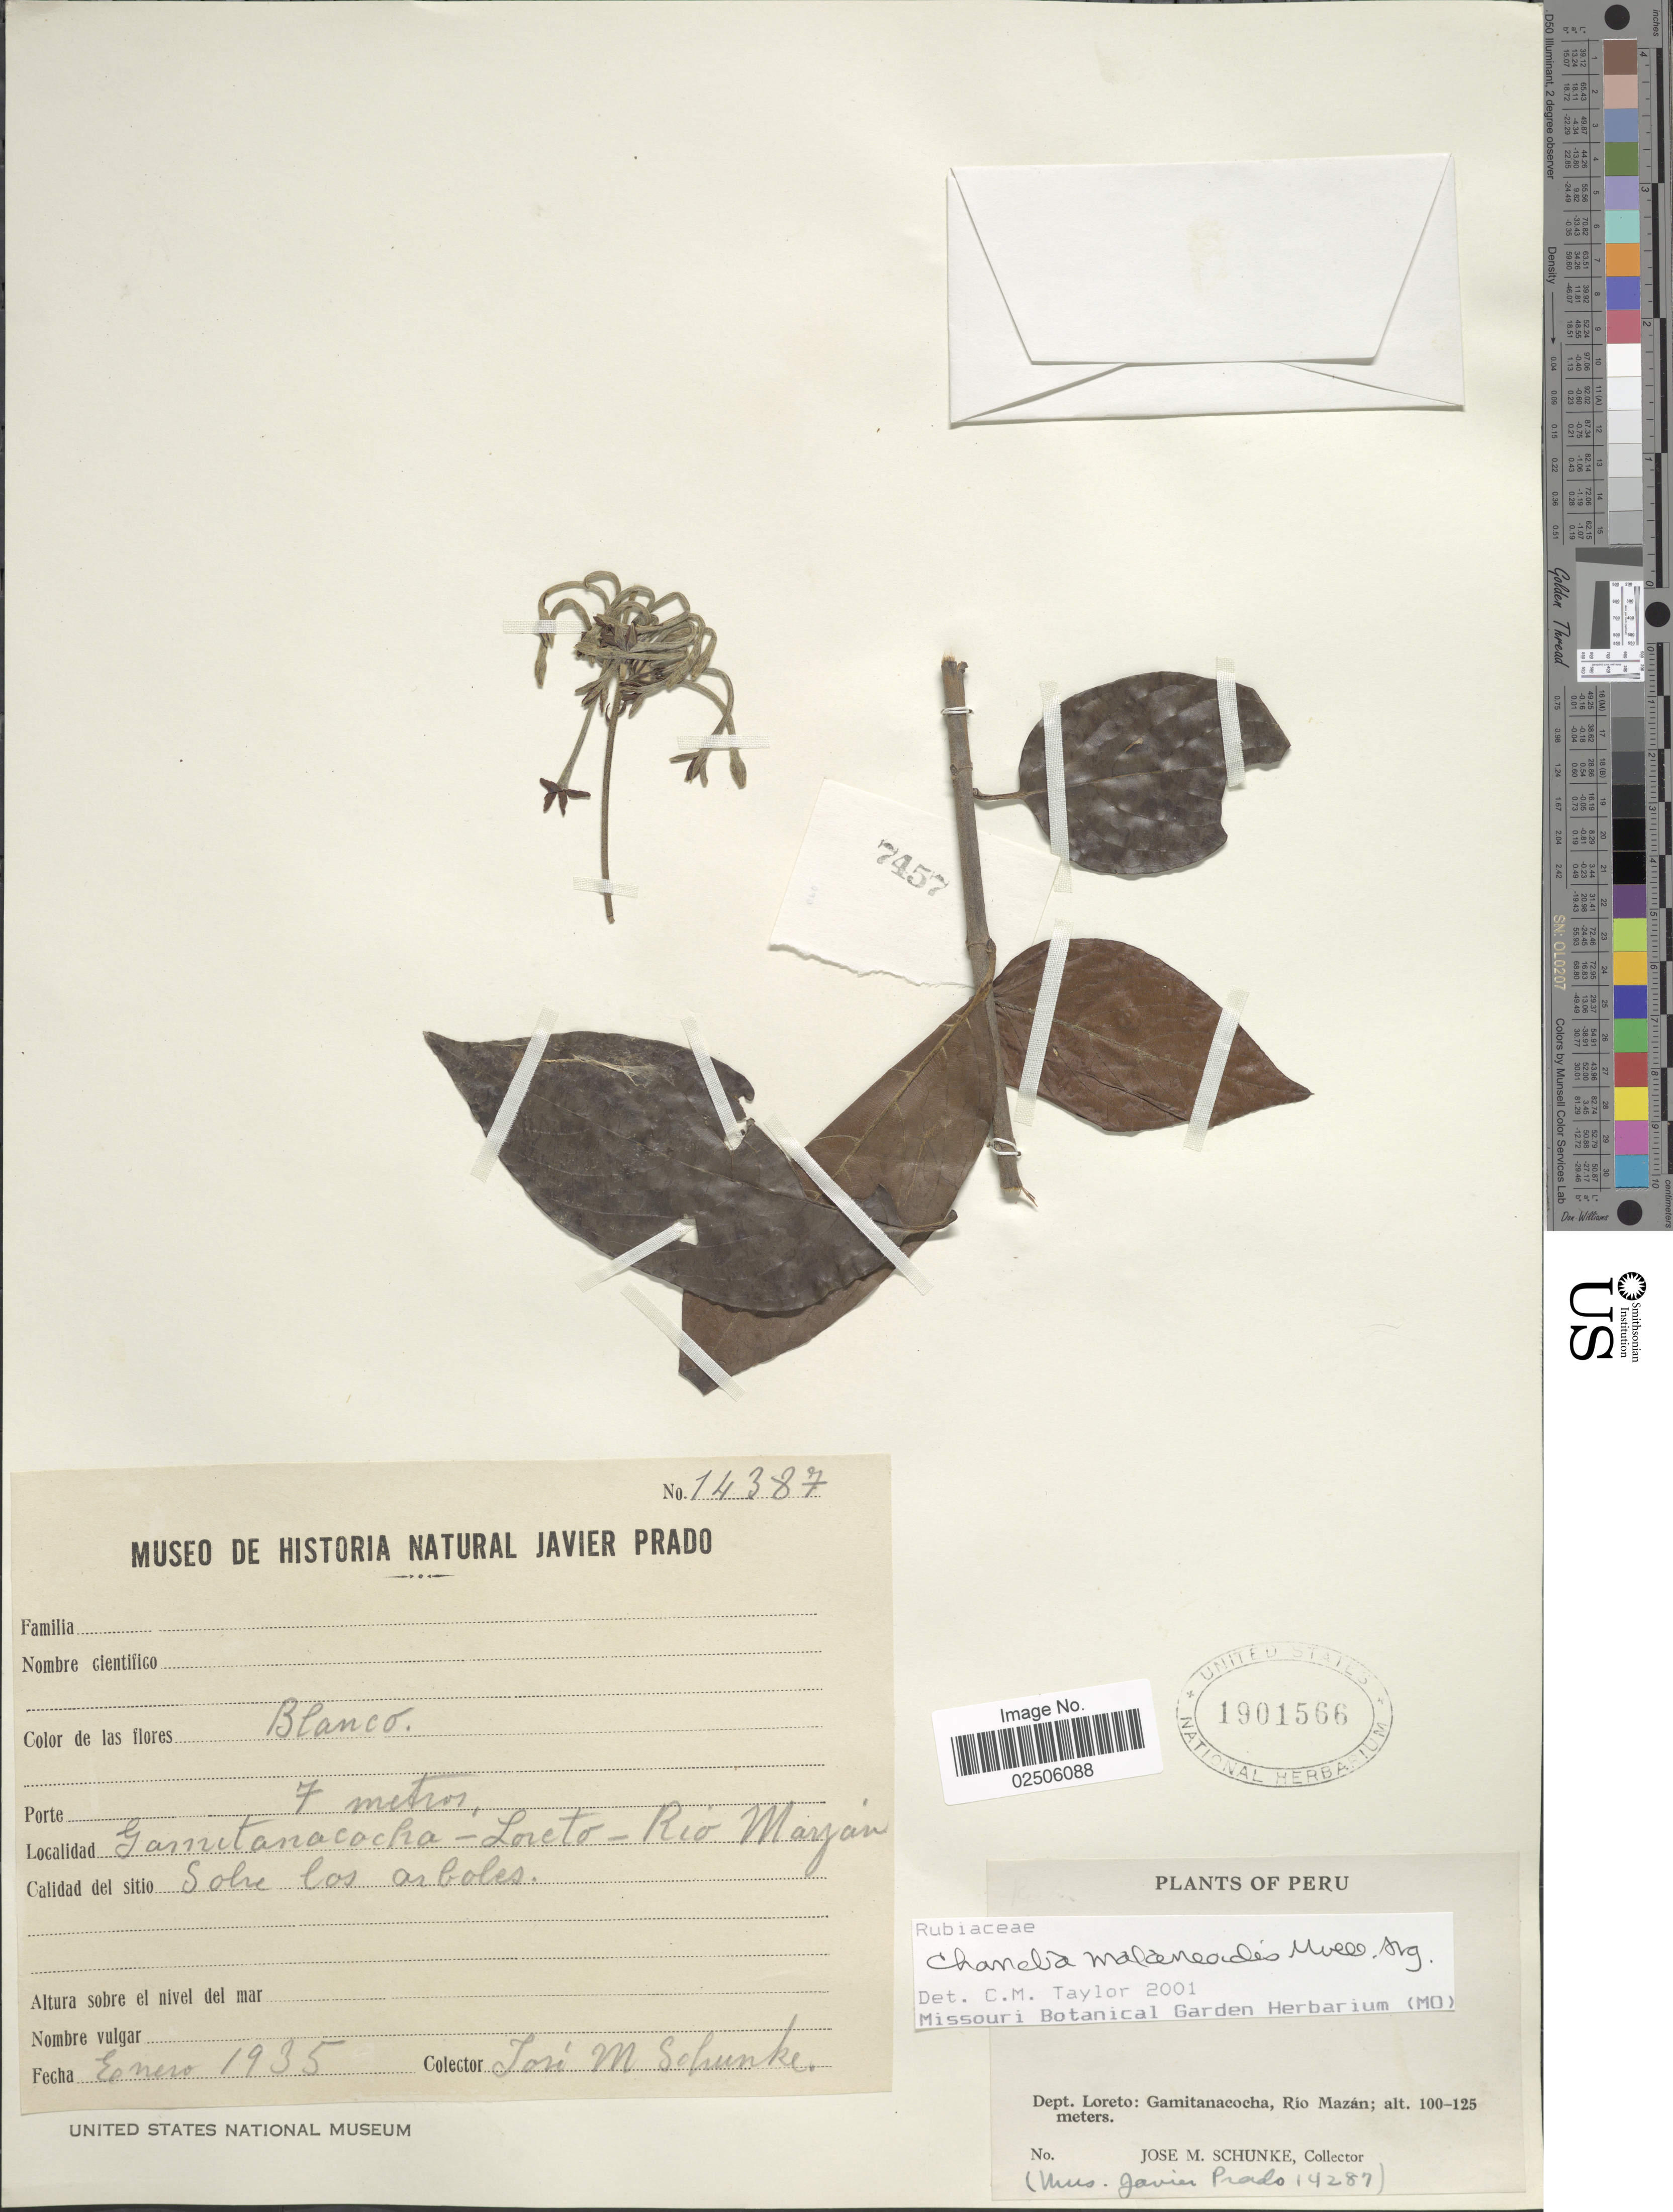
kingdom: Plantae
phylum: Tracheophyta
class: Magnoliopsida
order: Gentianales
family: Rubiaceae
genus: Chomelia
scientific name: Chomelia malaneoides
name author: Müll. Arg.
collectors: J. M. Schunke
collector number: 14387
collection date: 1935-01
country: Peru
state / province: Loreto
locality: Gamitanacocha, Rio Mazan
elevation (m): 100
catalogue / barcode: US 1901566